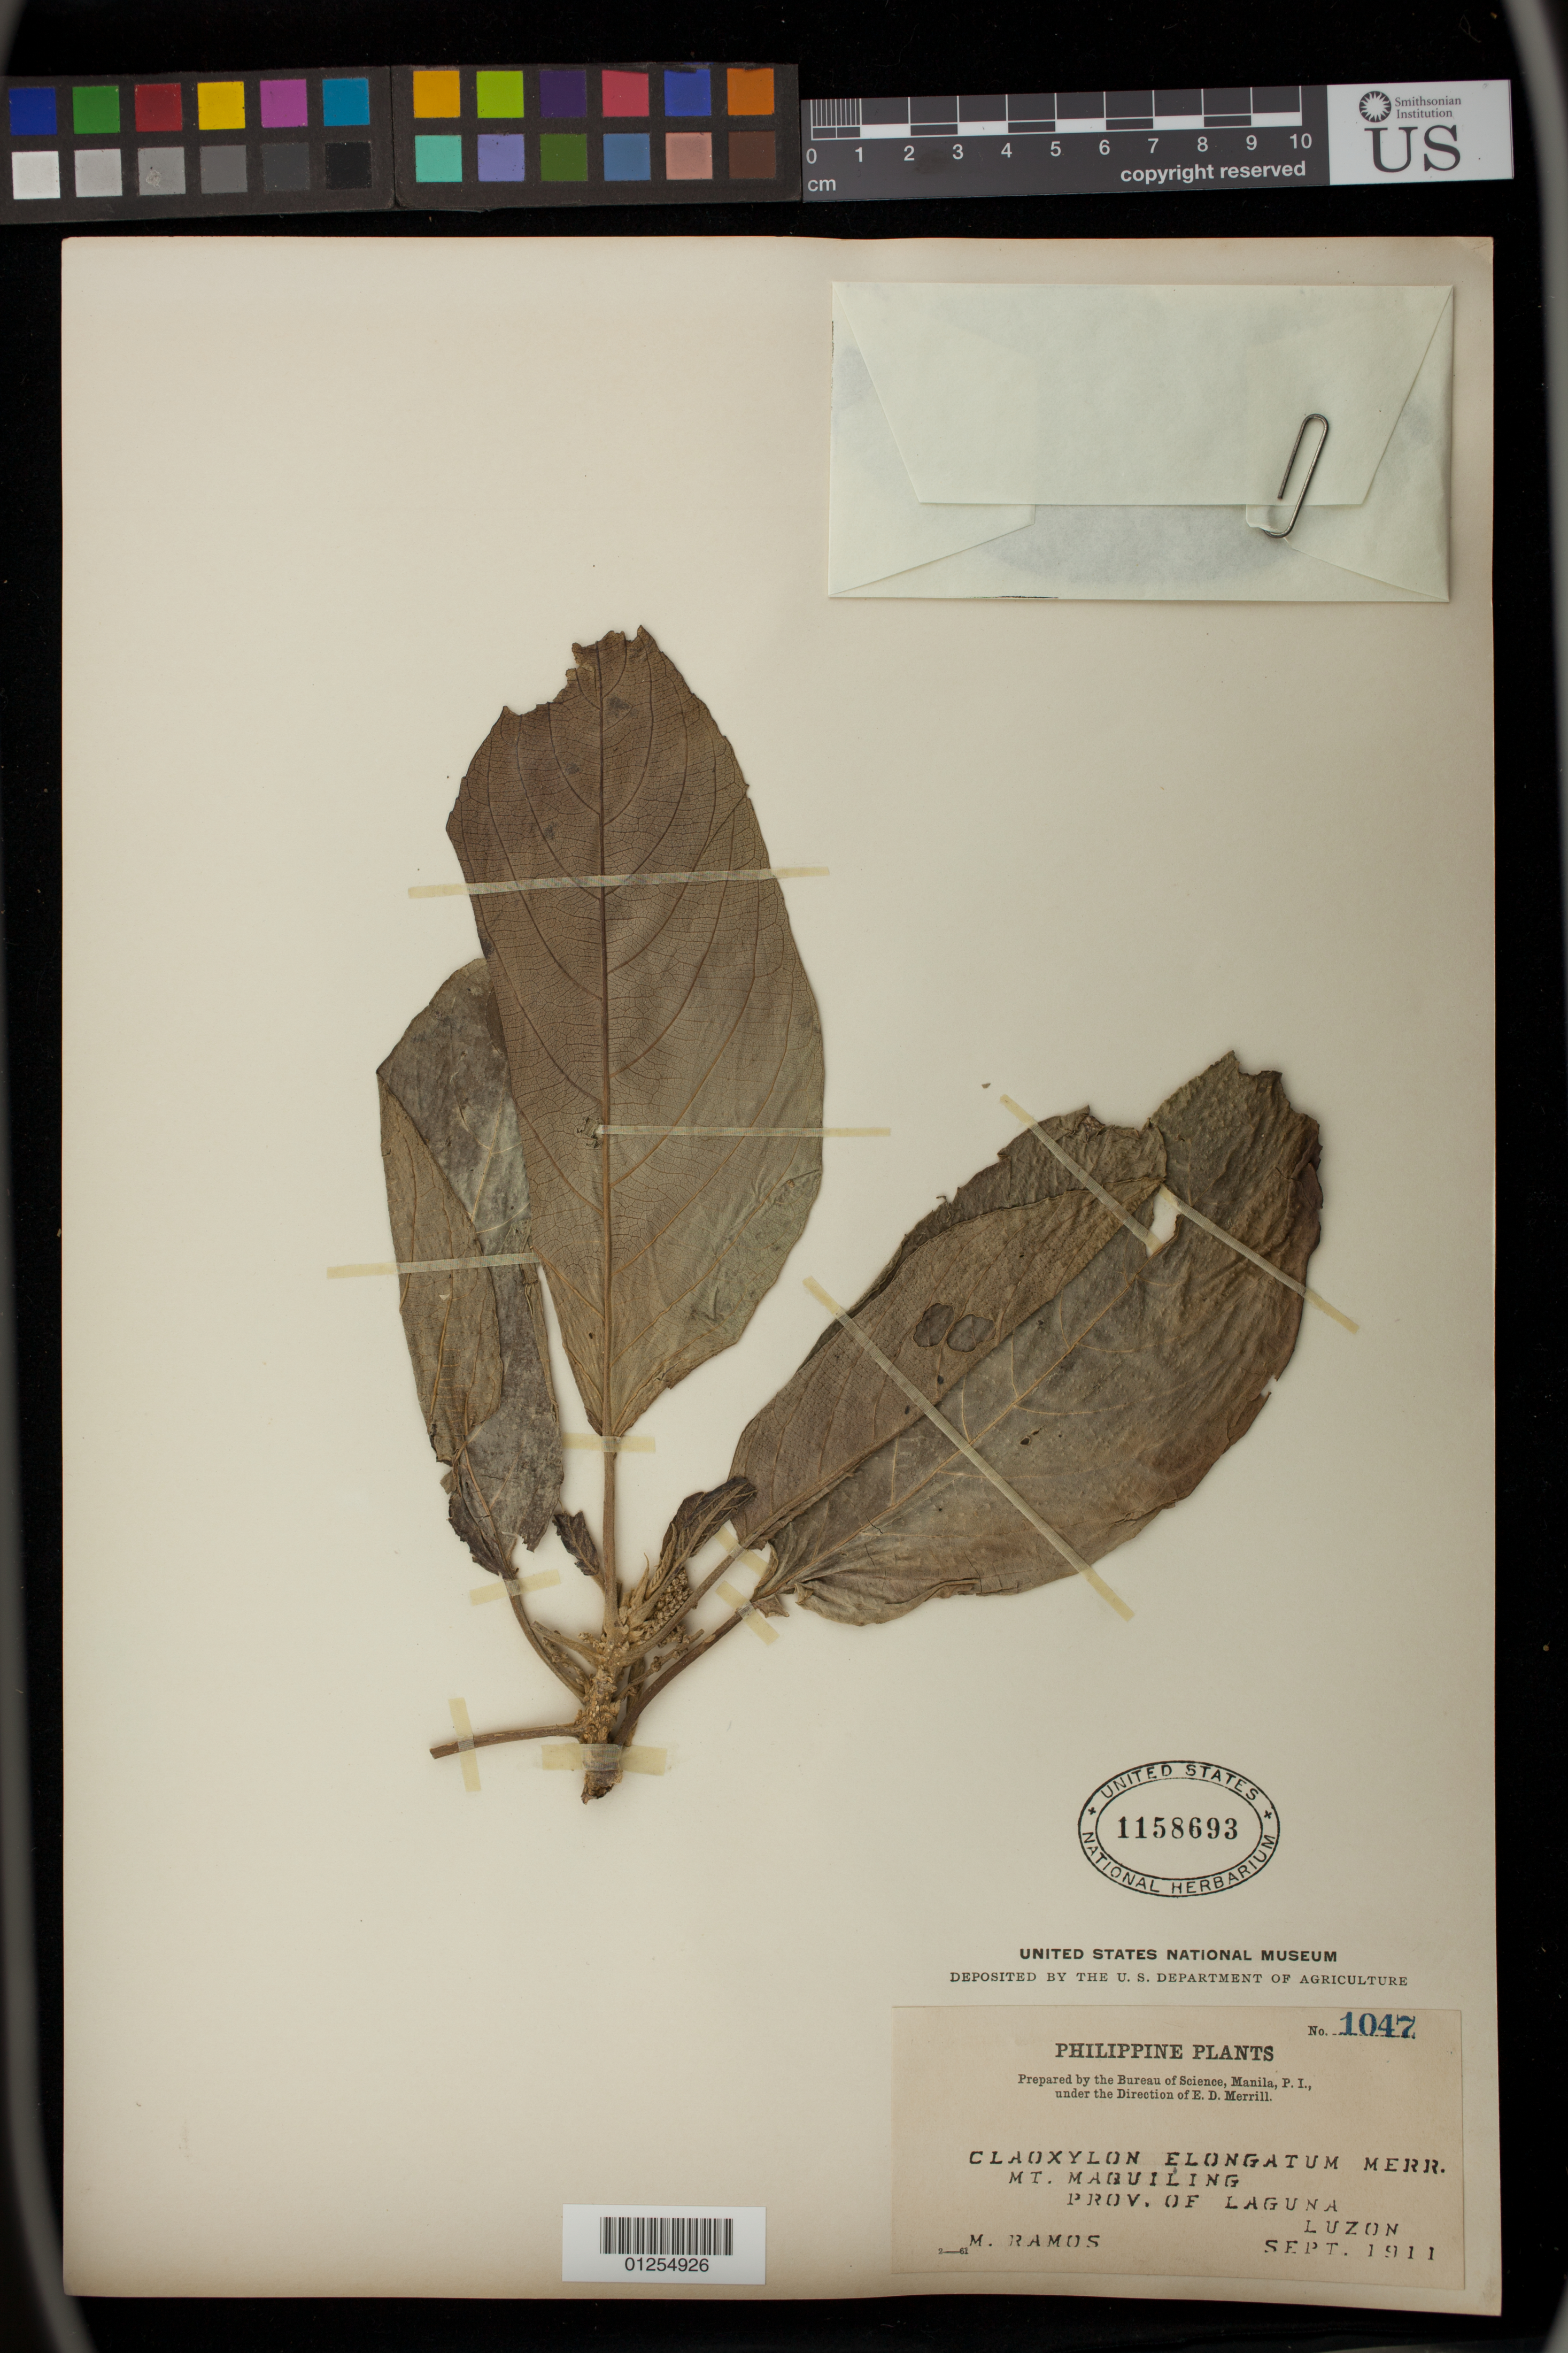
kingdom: Plantae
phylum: Tracheophyta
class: Magnoliopsida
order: Malpighiales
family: Euphorbiaceae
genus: Claoxylon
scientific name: Claoxylon elongatum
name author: Merr.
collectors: M. Ramos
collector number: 1047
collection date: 1911-09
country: Philippines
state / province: Calabarzon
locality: Mt. Maquiling -- Luzon, Laguna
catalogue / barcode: US 1158693